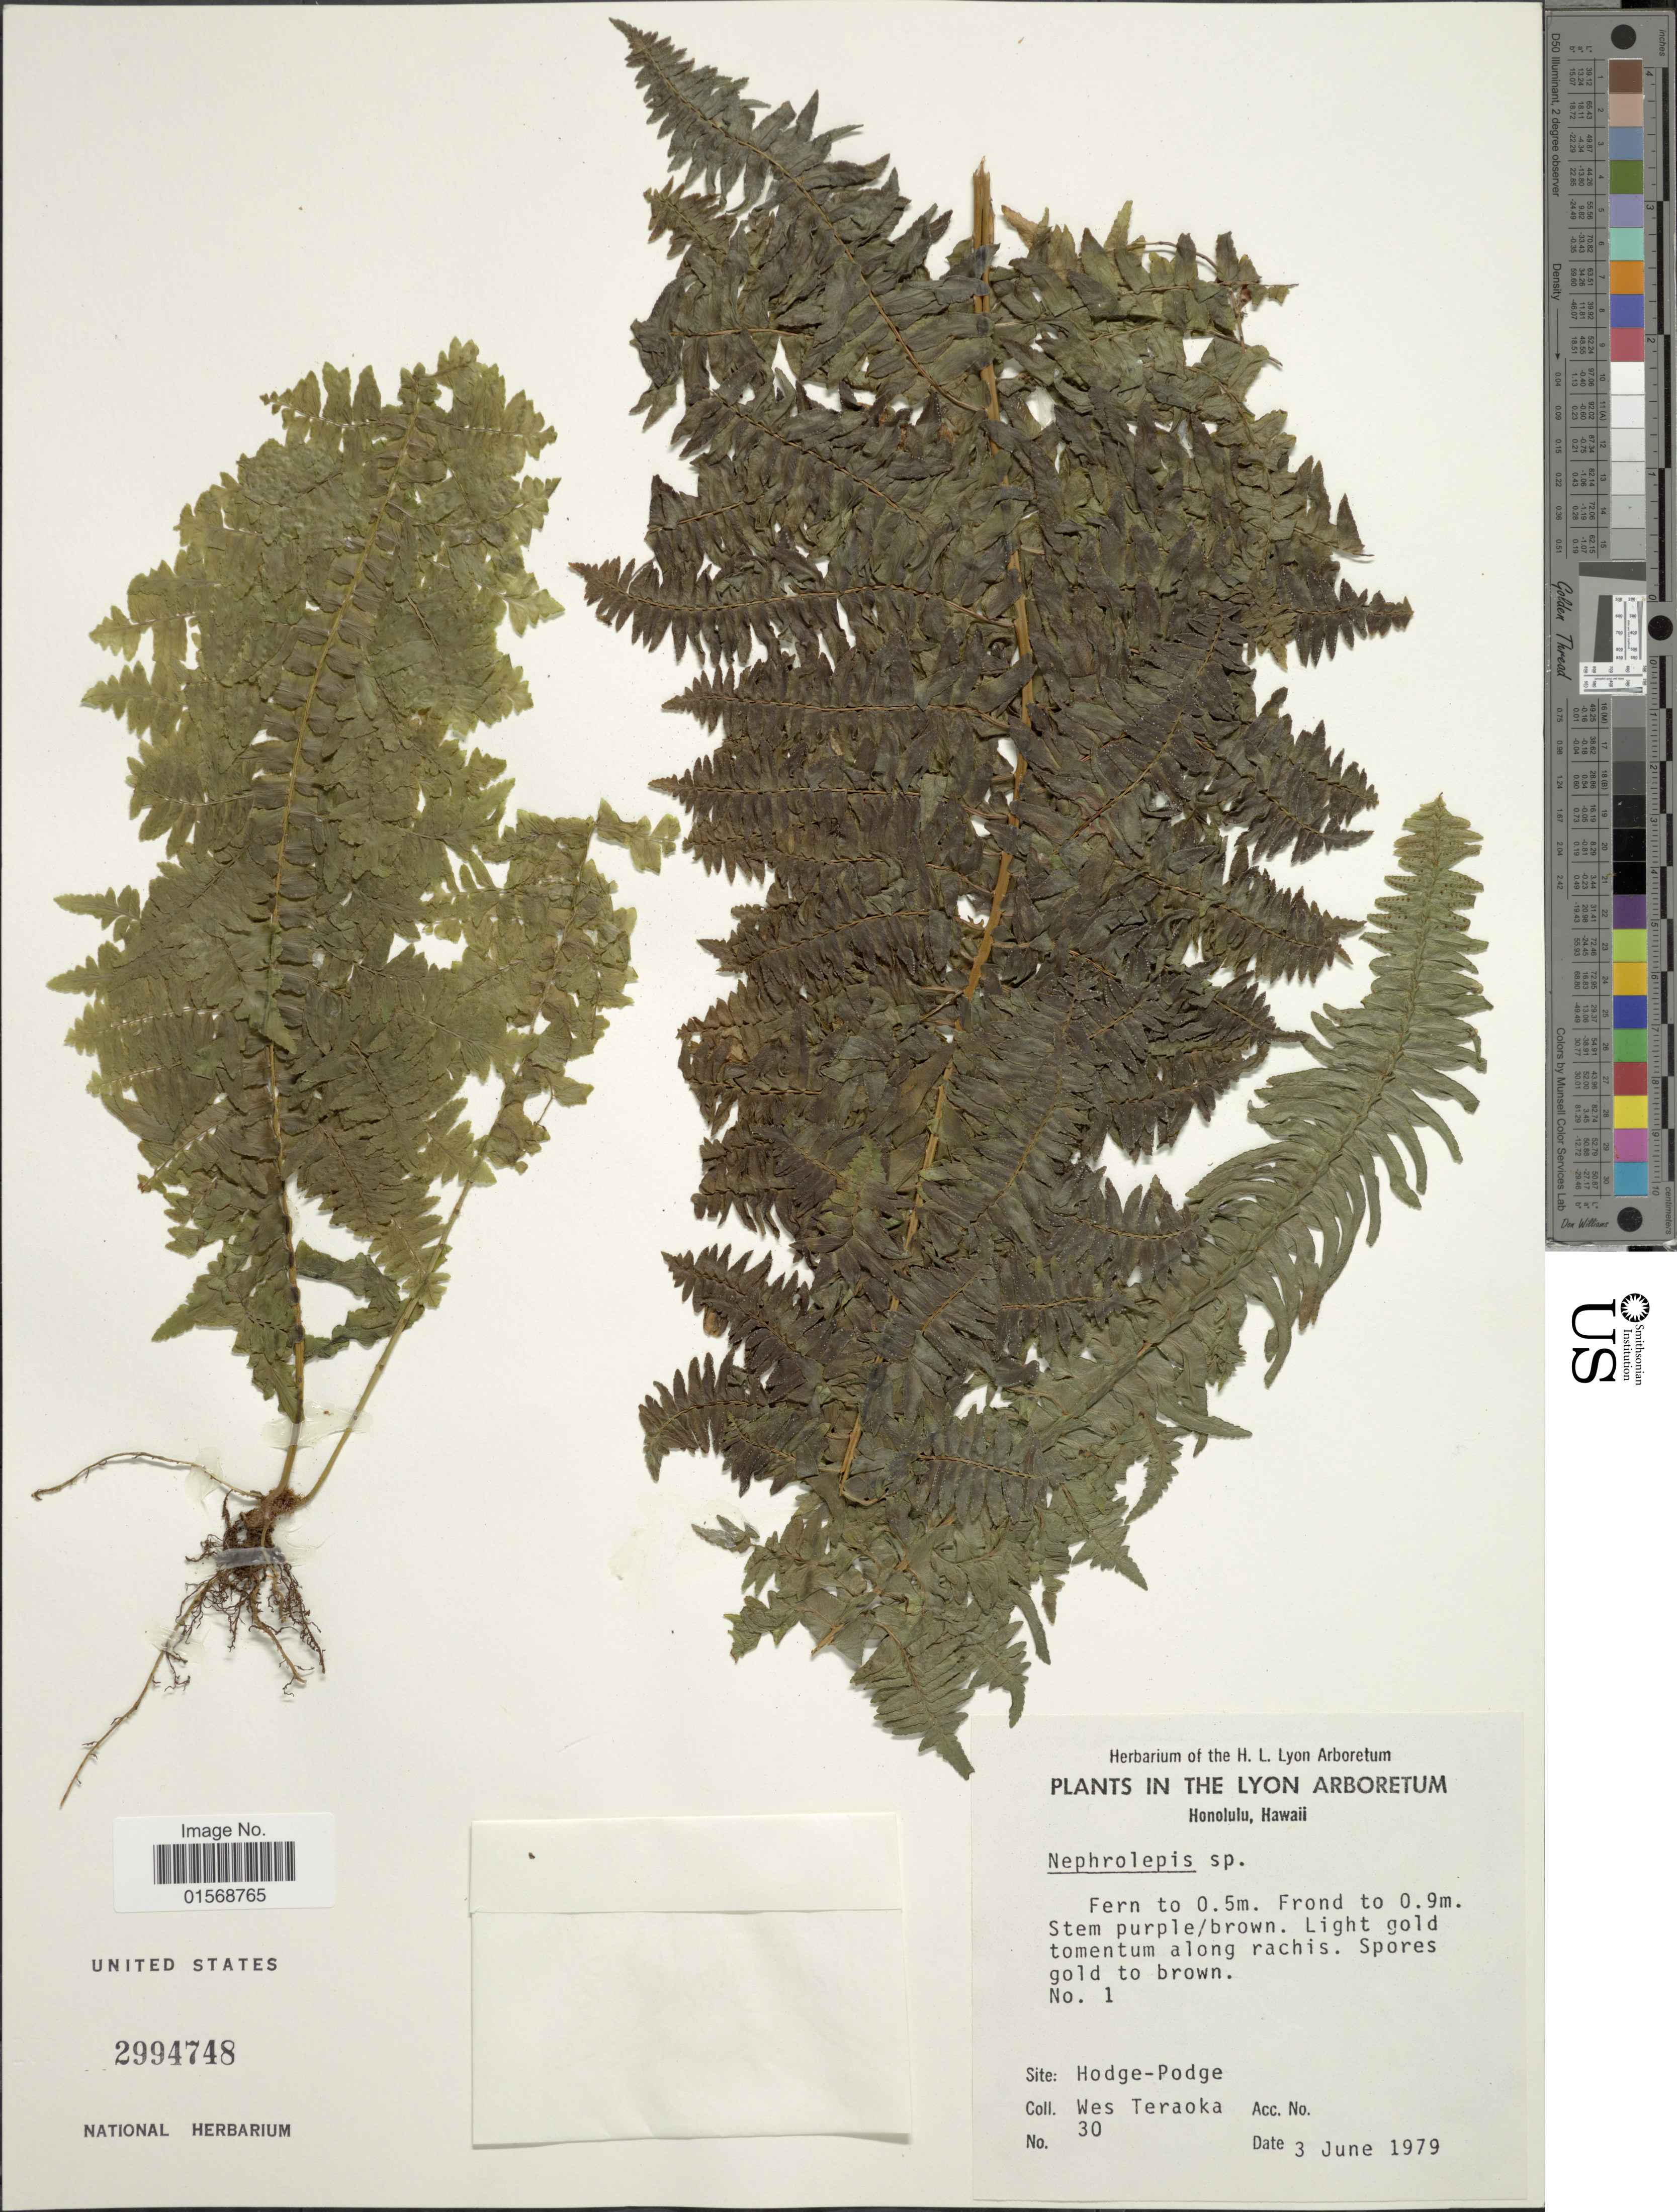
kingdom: Plantae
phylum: Tracheophyta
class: Polypodiopsida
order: Polypodiales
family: Nephrolepidaceae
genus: Nephrolepis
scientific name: Nephrolepis floccigera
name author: (Blume) T. Moore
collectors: W. Teraoka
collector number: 30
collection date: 1979-06-03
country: United States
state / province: Hawaii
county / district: Honolulu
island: Oahu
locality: Lyon Arboretum, Hobolulu, Hawaii, Hodge-Podge.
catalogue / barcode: US 2994748